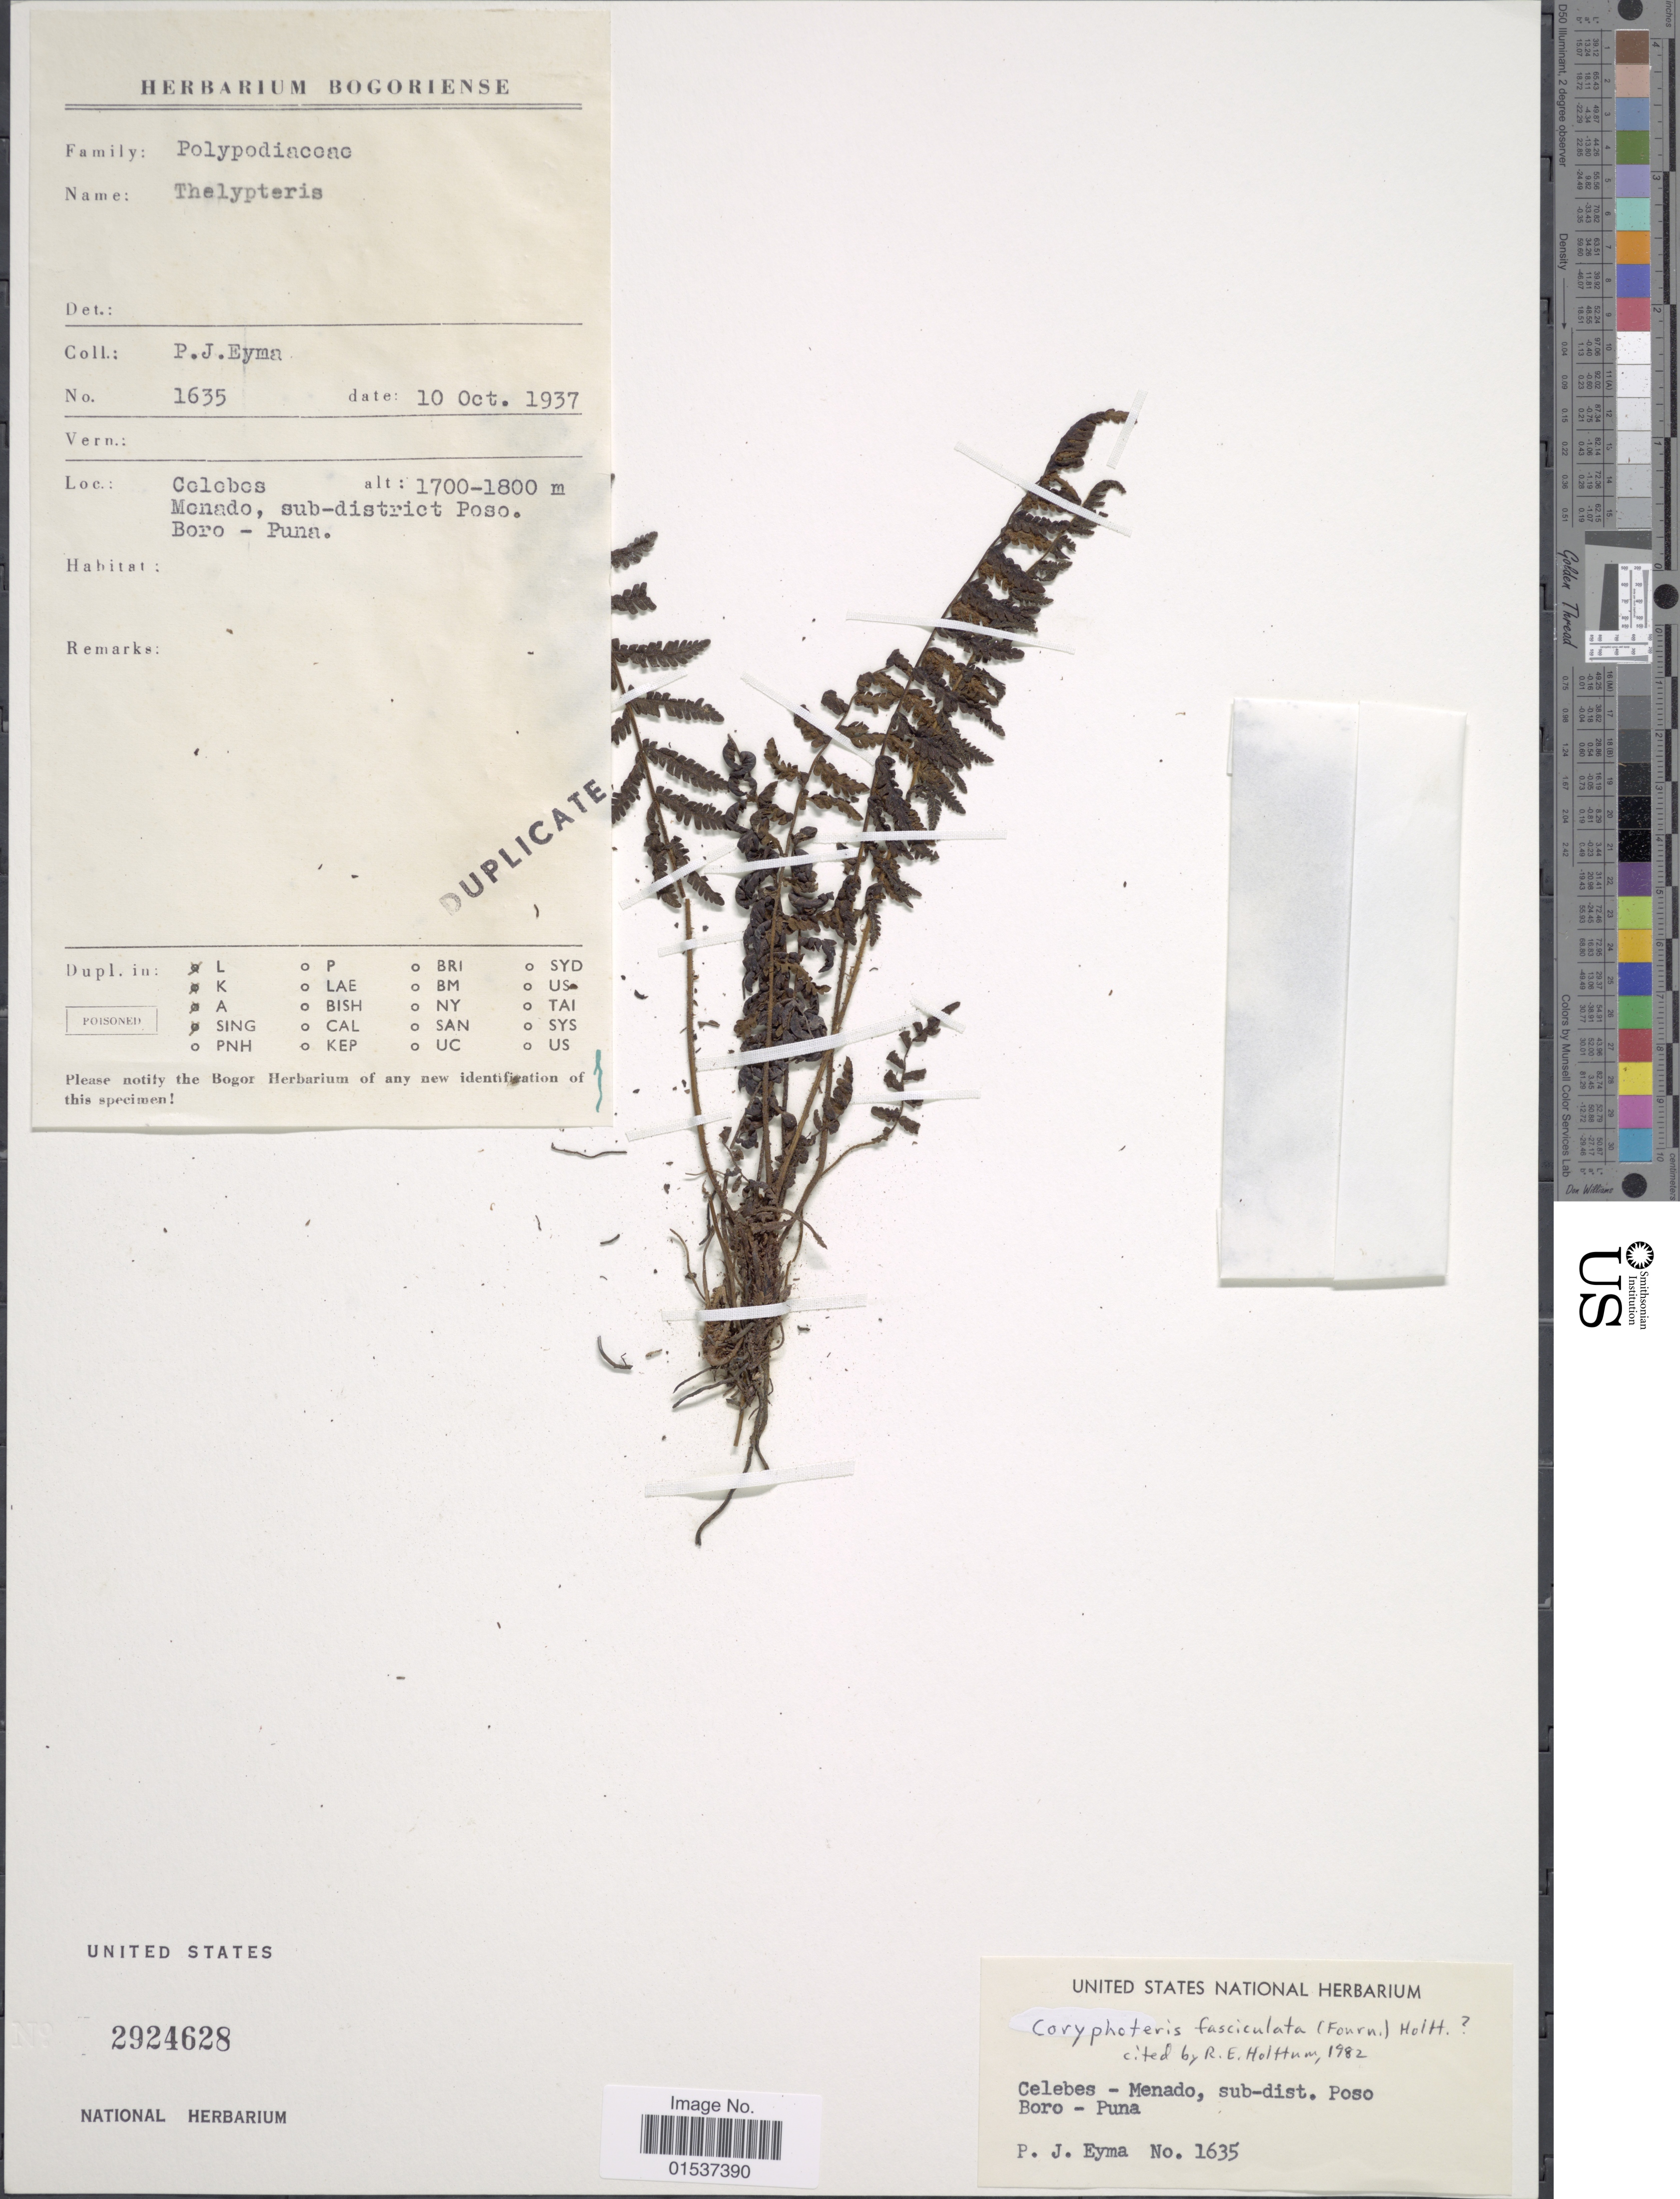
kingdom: Plantae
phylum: Tracheophyta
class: Polypodiopsida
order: Polypodiales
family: Thelypteridaceae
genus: Coryphopteris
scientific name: Coryphopteris fasciculata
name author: (E. Fourn.) Holttum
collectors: P. J. Eyma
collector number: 1635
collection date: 1937-10-10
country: Indonesia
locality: Celebes - Menado, sub-dist. Poso Boro - Puna.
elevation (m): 1700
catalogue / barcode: US 2924628